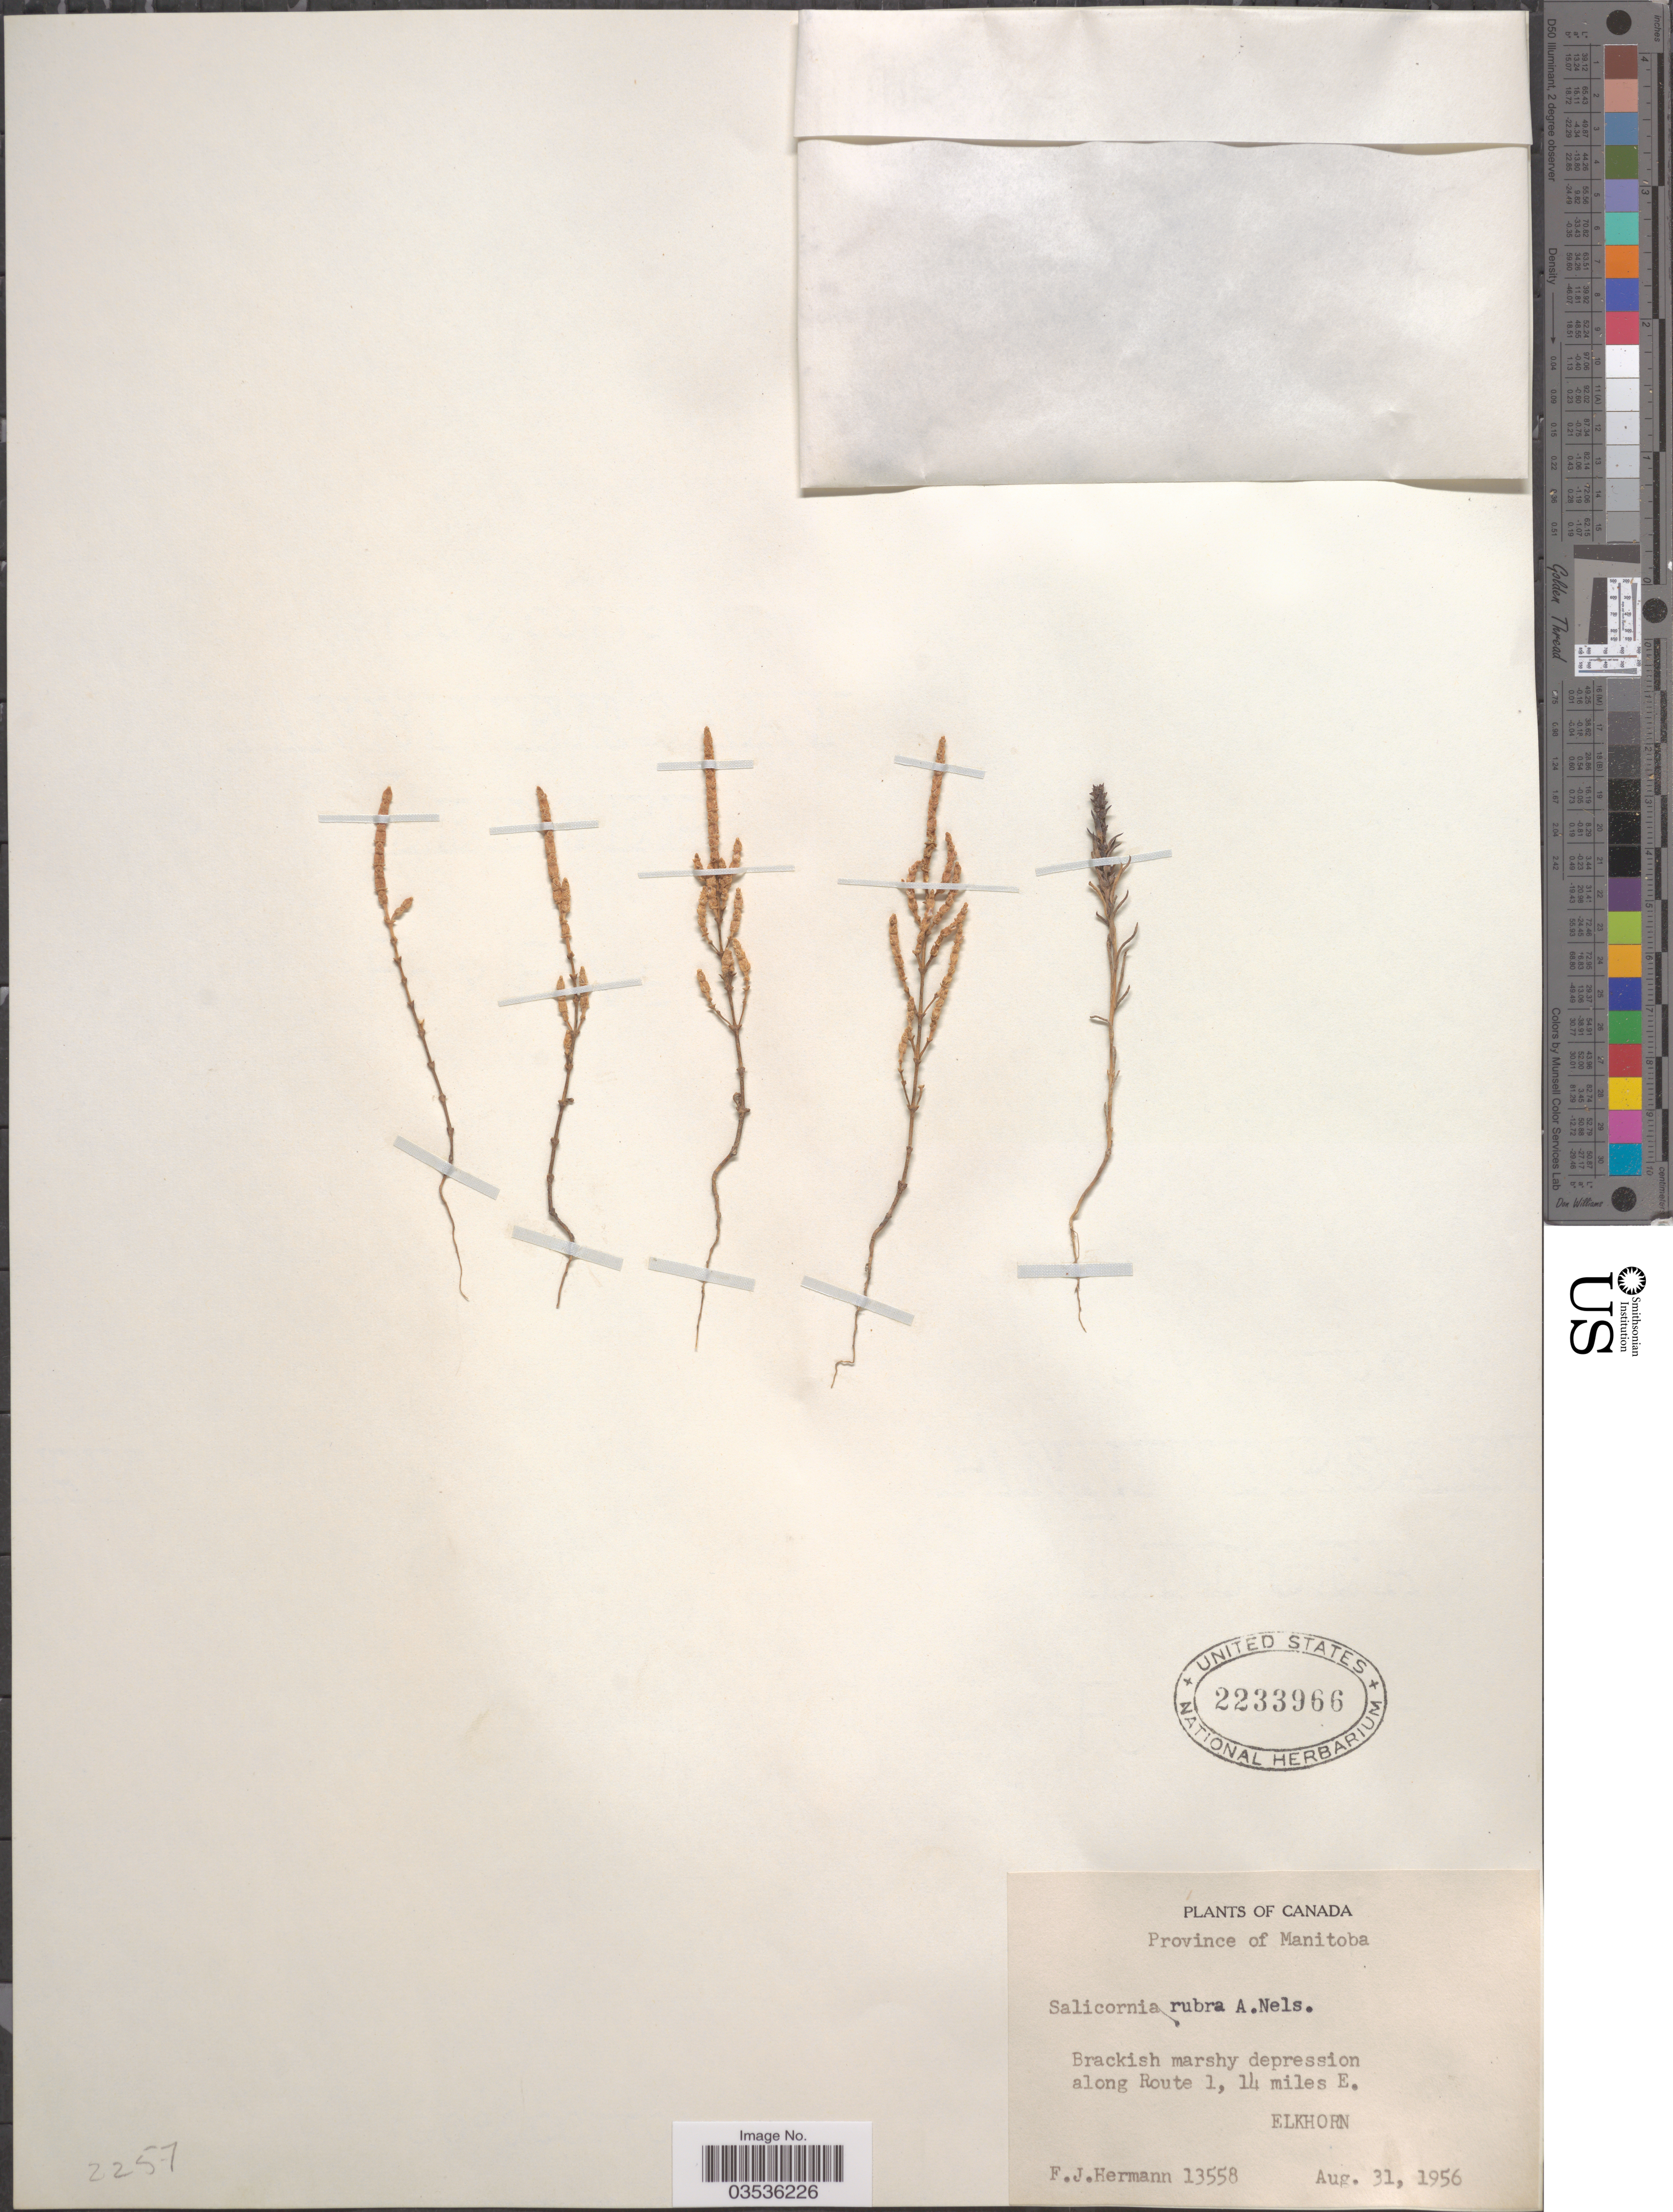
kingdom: Plantae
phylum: Tracheophyta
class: Magnoliopsida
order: Caryophyllales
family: Amaranthaceae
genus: Salicornia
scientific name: Salicornia rubra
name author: A. Nelson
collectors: F. J. Hermann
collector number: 13558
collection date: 1956-08-31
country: Canada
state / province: Manitoba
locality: Along Route 1, 14 miles E. Elkhorn.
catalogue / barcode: US 2233966